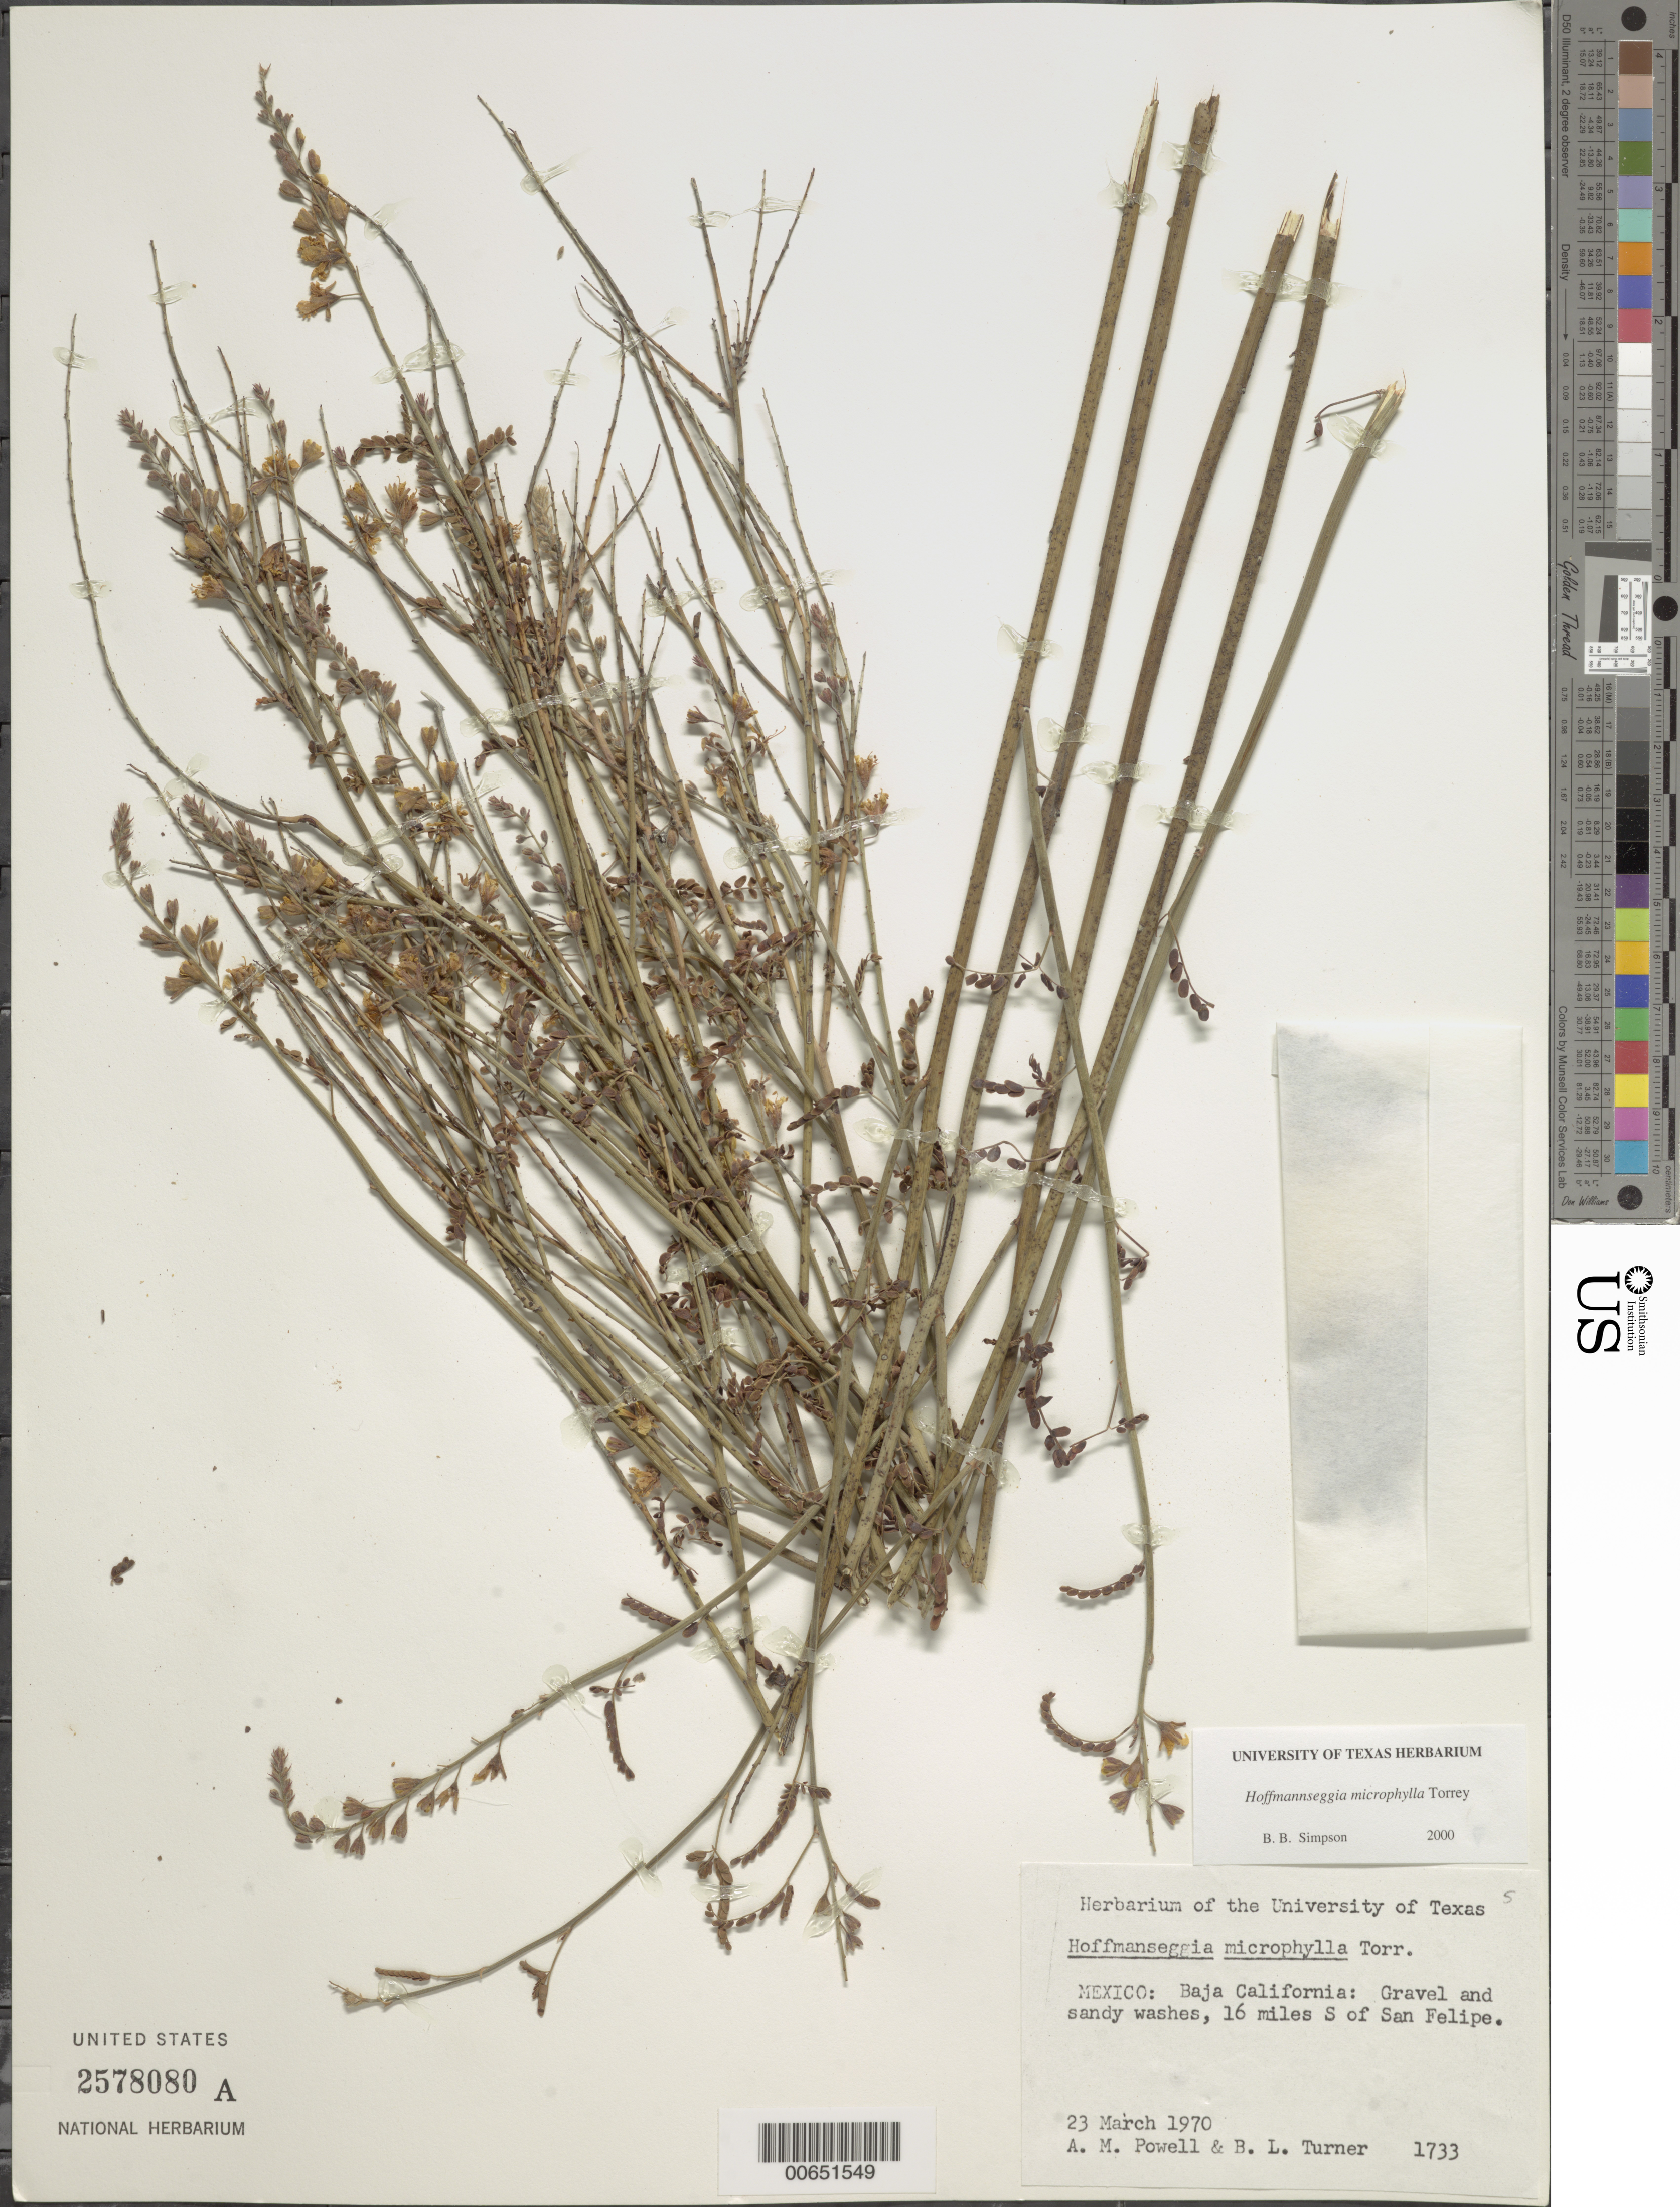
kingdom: Plantae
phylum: Tracheophyta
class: Magnoliopsida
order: Fabales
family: Fabaceae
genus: Hoffmannseggia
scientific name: Hoffmannseggia microphylla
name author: Torr.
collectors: A. M. Powell & B. L. Turner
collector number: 1733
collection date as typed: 23 Mar 1970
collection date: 1970-03-23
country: Mexico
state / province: Baja California Norte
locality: S of San Felipe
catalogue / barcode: US 2578080A